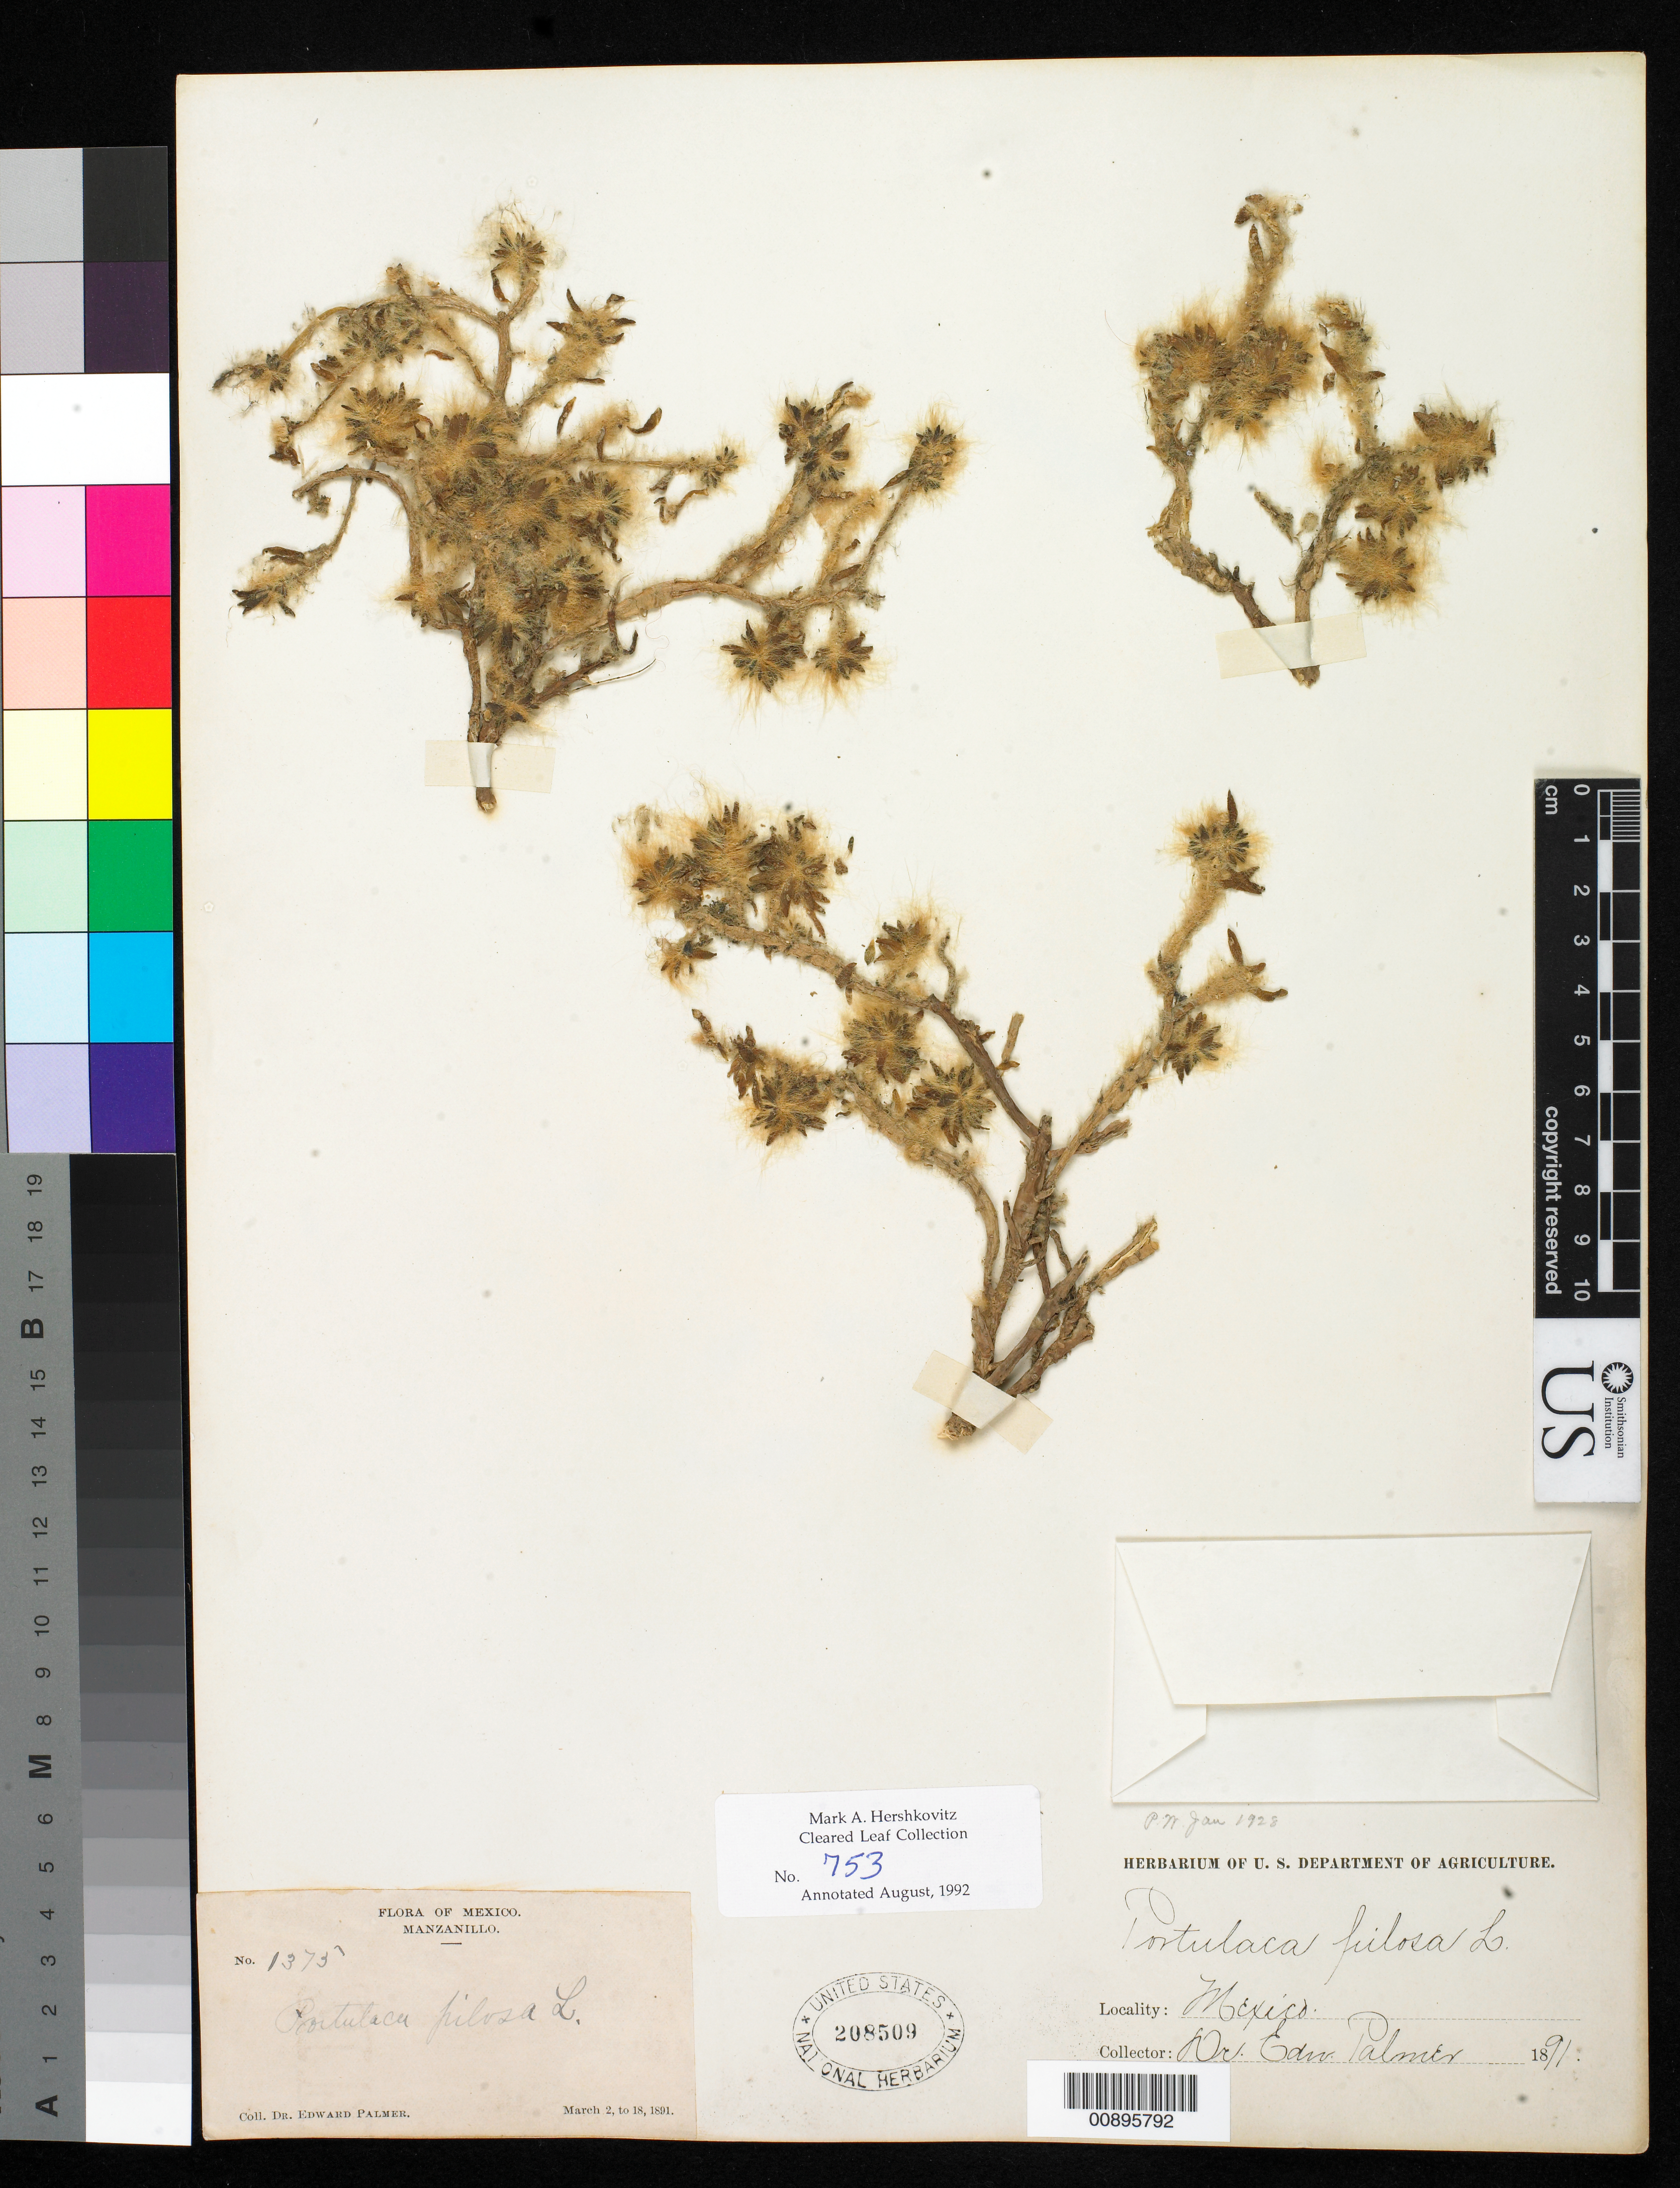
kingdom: Plantae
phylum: Tracheophyta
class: Magnoliopsida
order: Caryophyllales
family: Portulacaceae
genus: Portulaca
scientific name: Portulaca pilosa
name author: L.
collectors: E. Palmer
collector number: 1375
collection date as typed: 02 Mar 1891 to 18 Mar 1891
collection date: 1891-03-02/1891-03-18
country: Mexico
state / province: Colima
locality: Manzanillo, Colima.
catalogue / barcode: US 208509